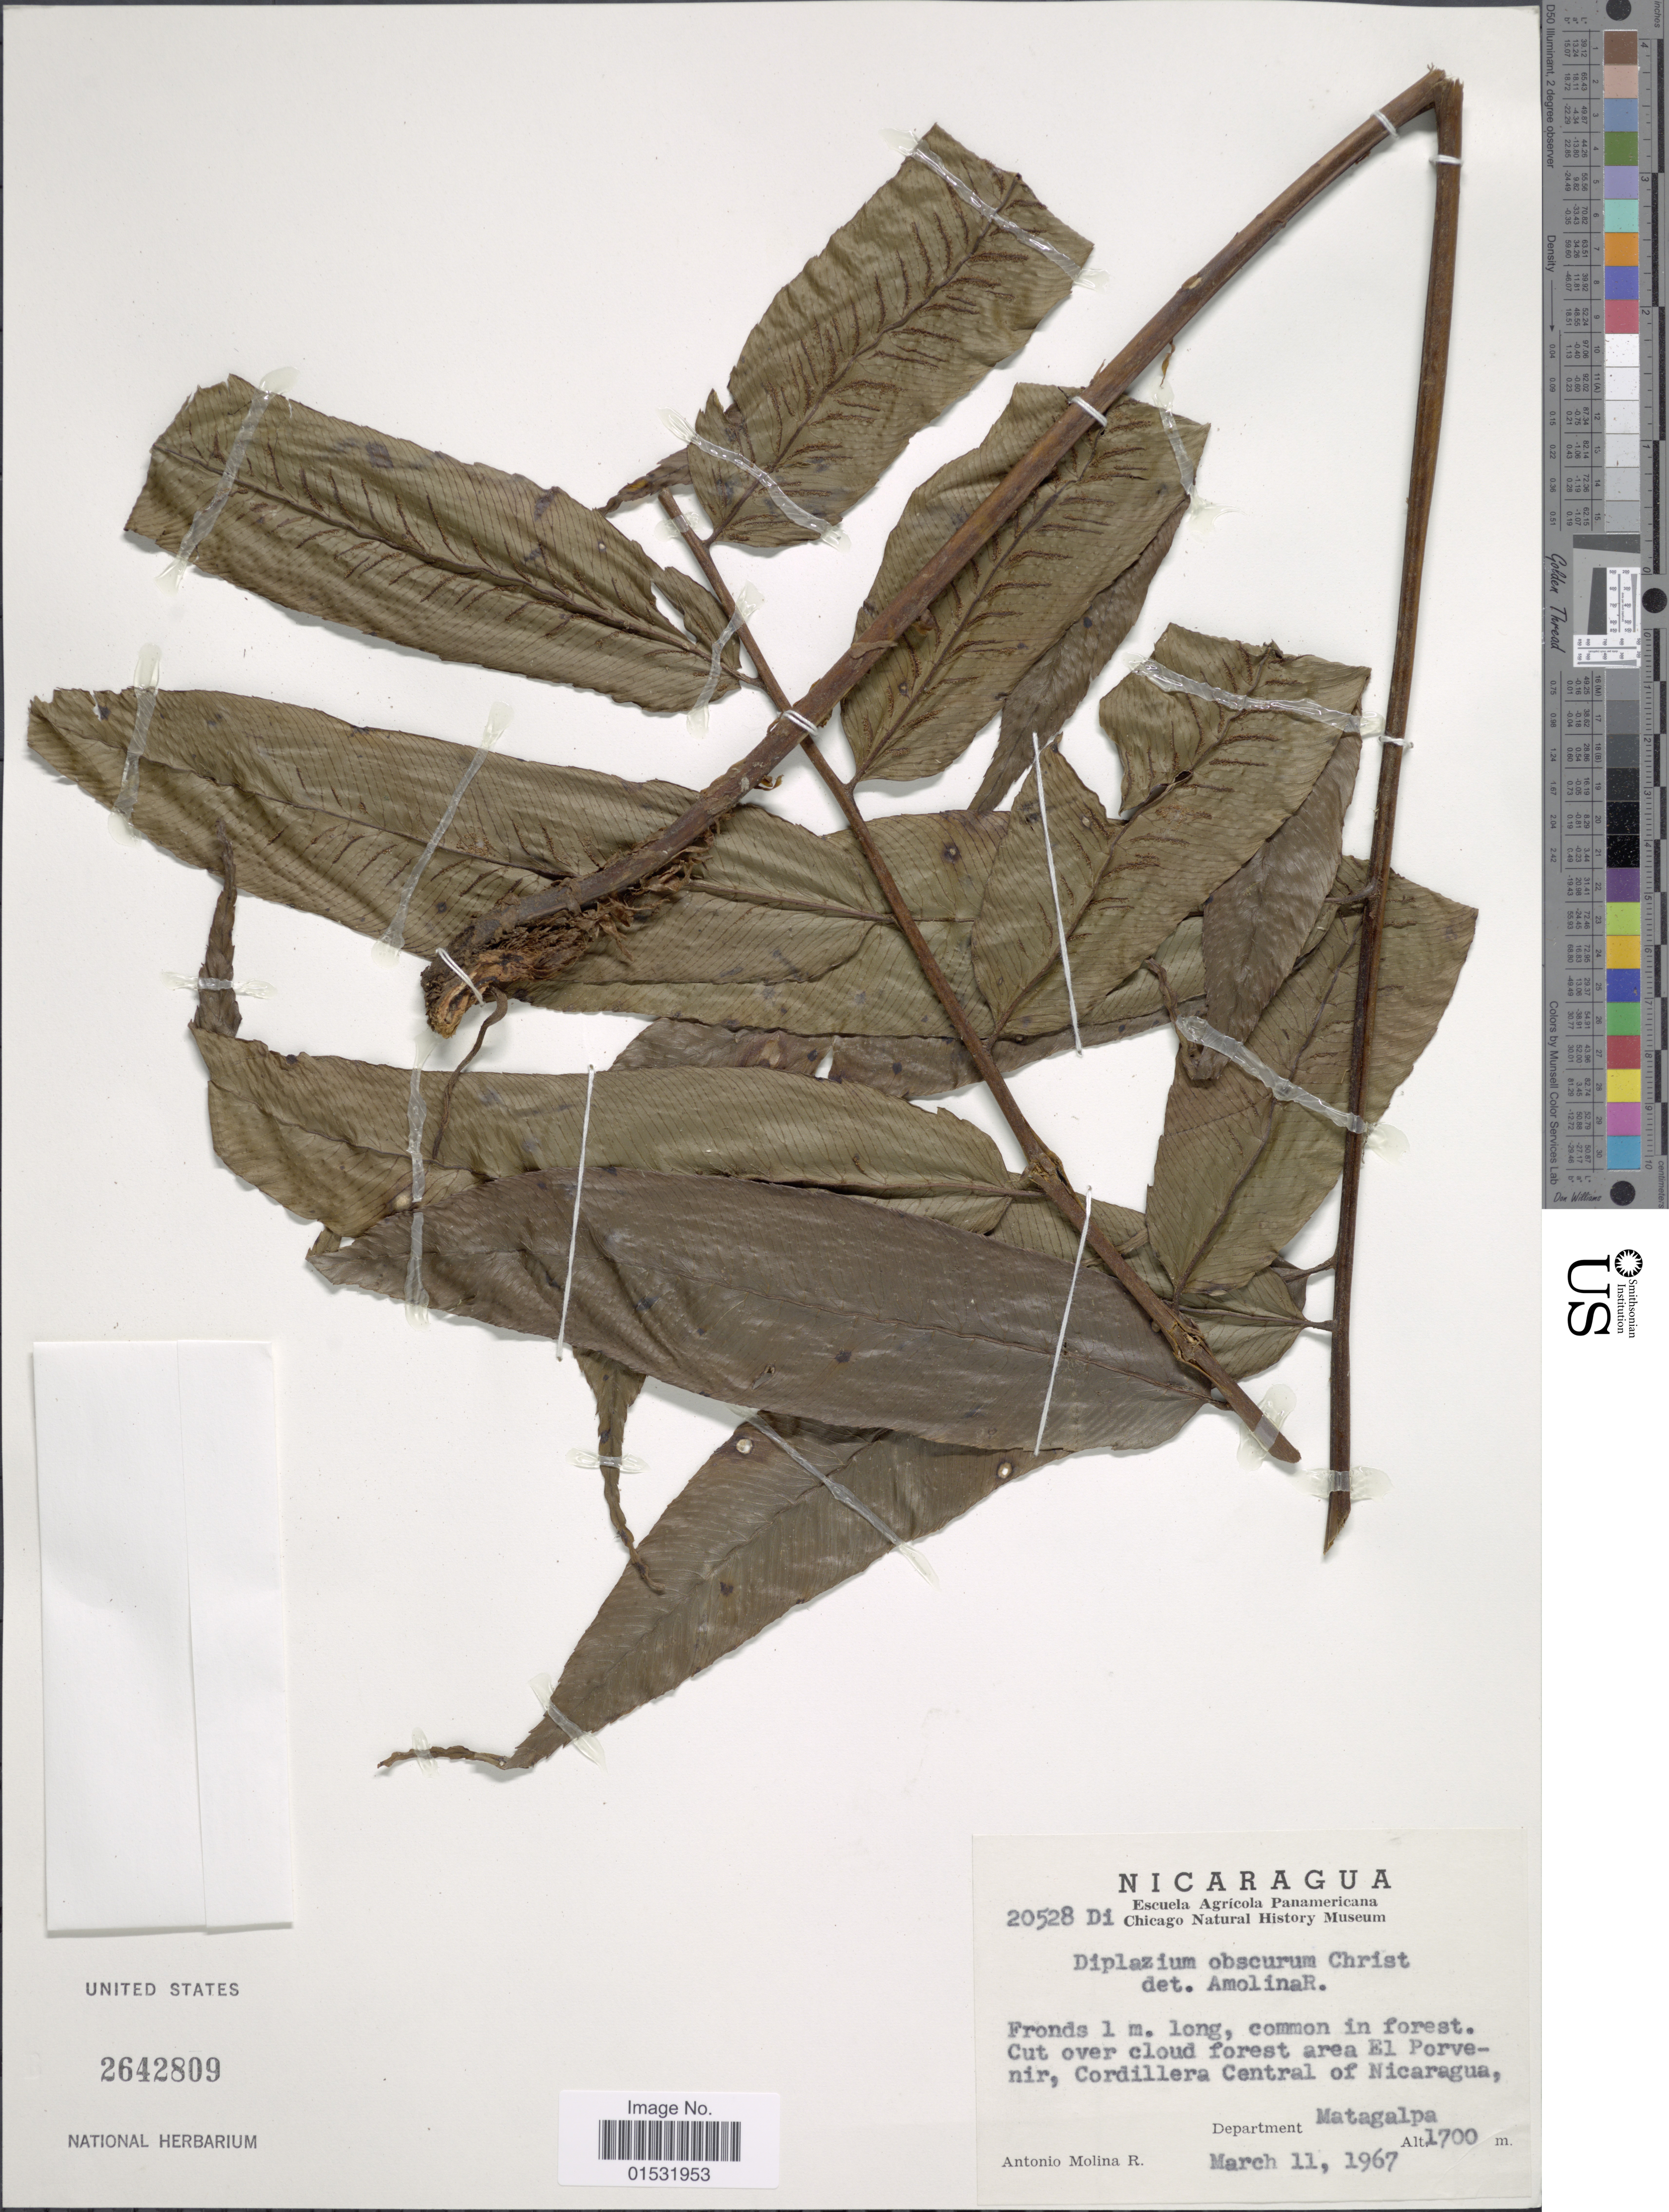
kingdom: Plantae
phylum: Tracheophyta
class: Polypodiopsida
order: Polypodiales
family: Athyriaceae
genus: Diplazium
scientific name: Diplazium obscurum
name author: Christ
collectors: A. Molina R.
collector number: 20528 Di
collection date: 1967-03-11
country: Nicaragua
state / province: Matagalpa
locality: Cut over cloud forest area El Porvenir, Cordillera Central of Nicaragua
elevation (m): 1700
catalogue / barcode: US 2642809